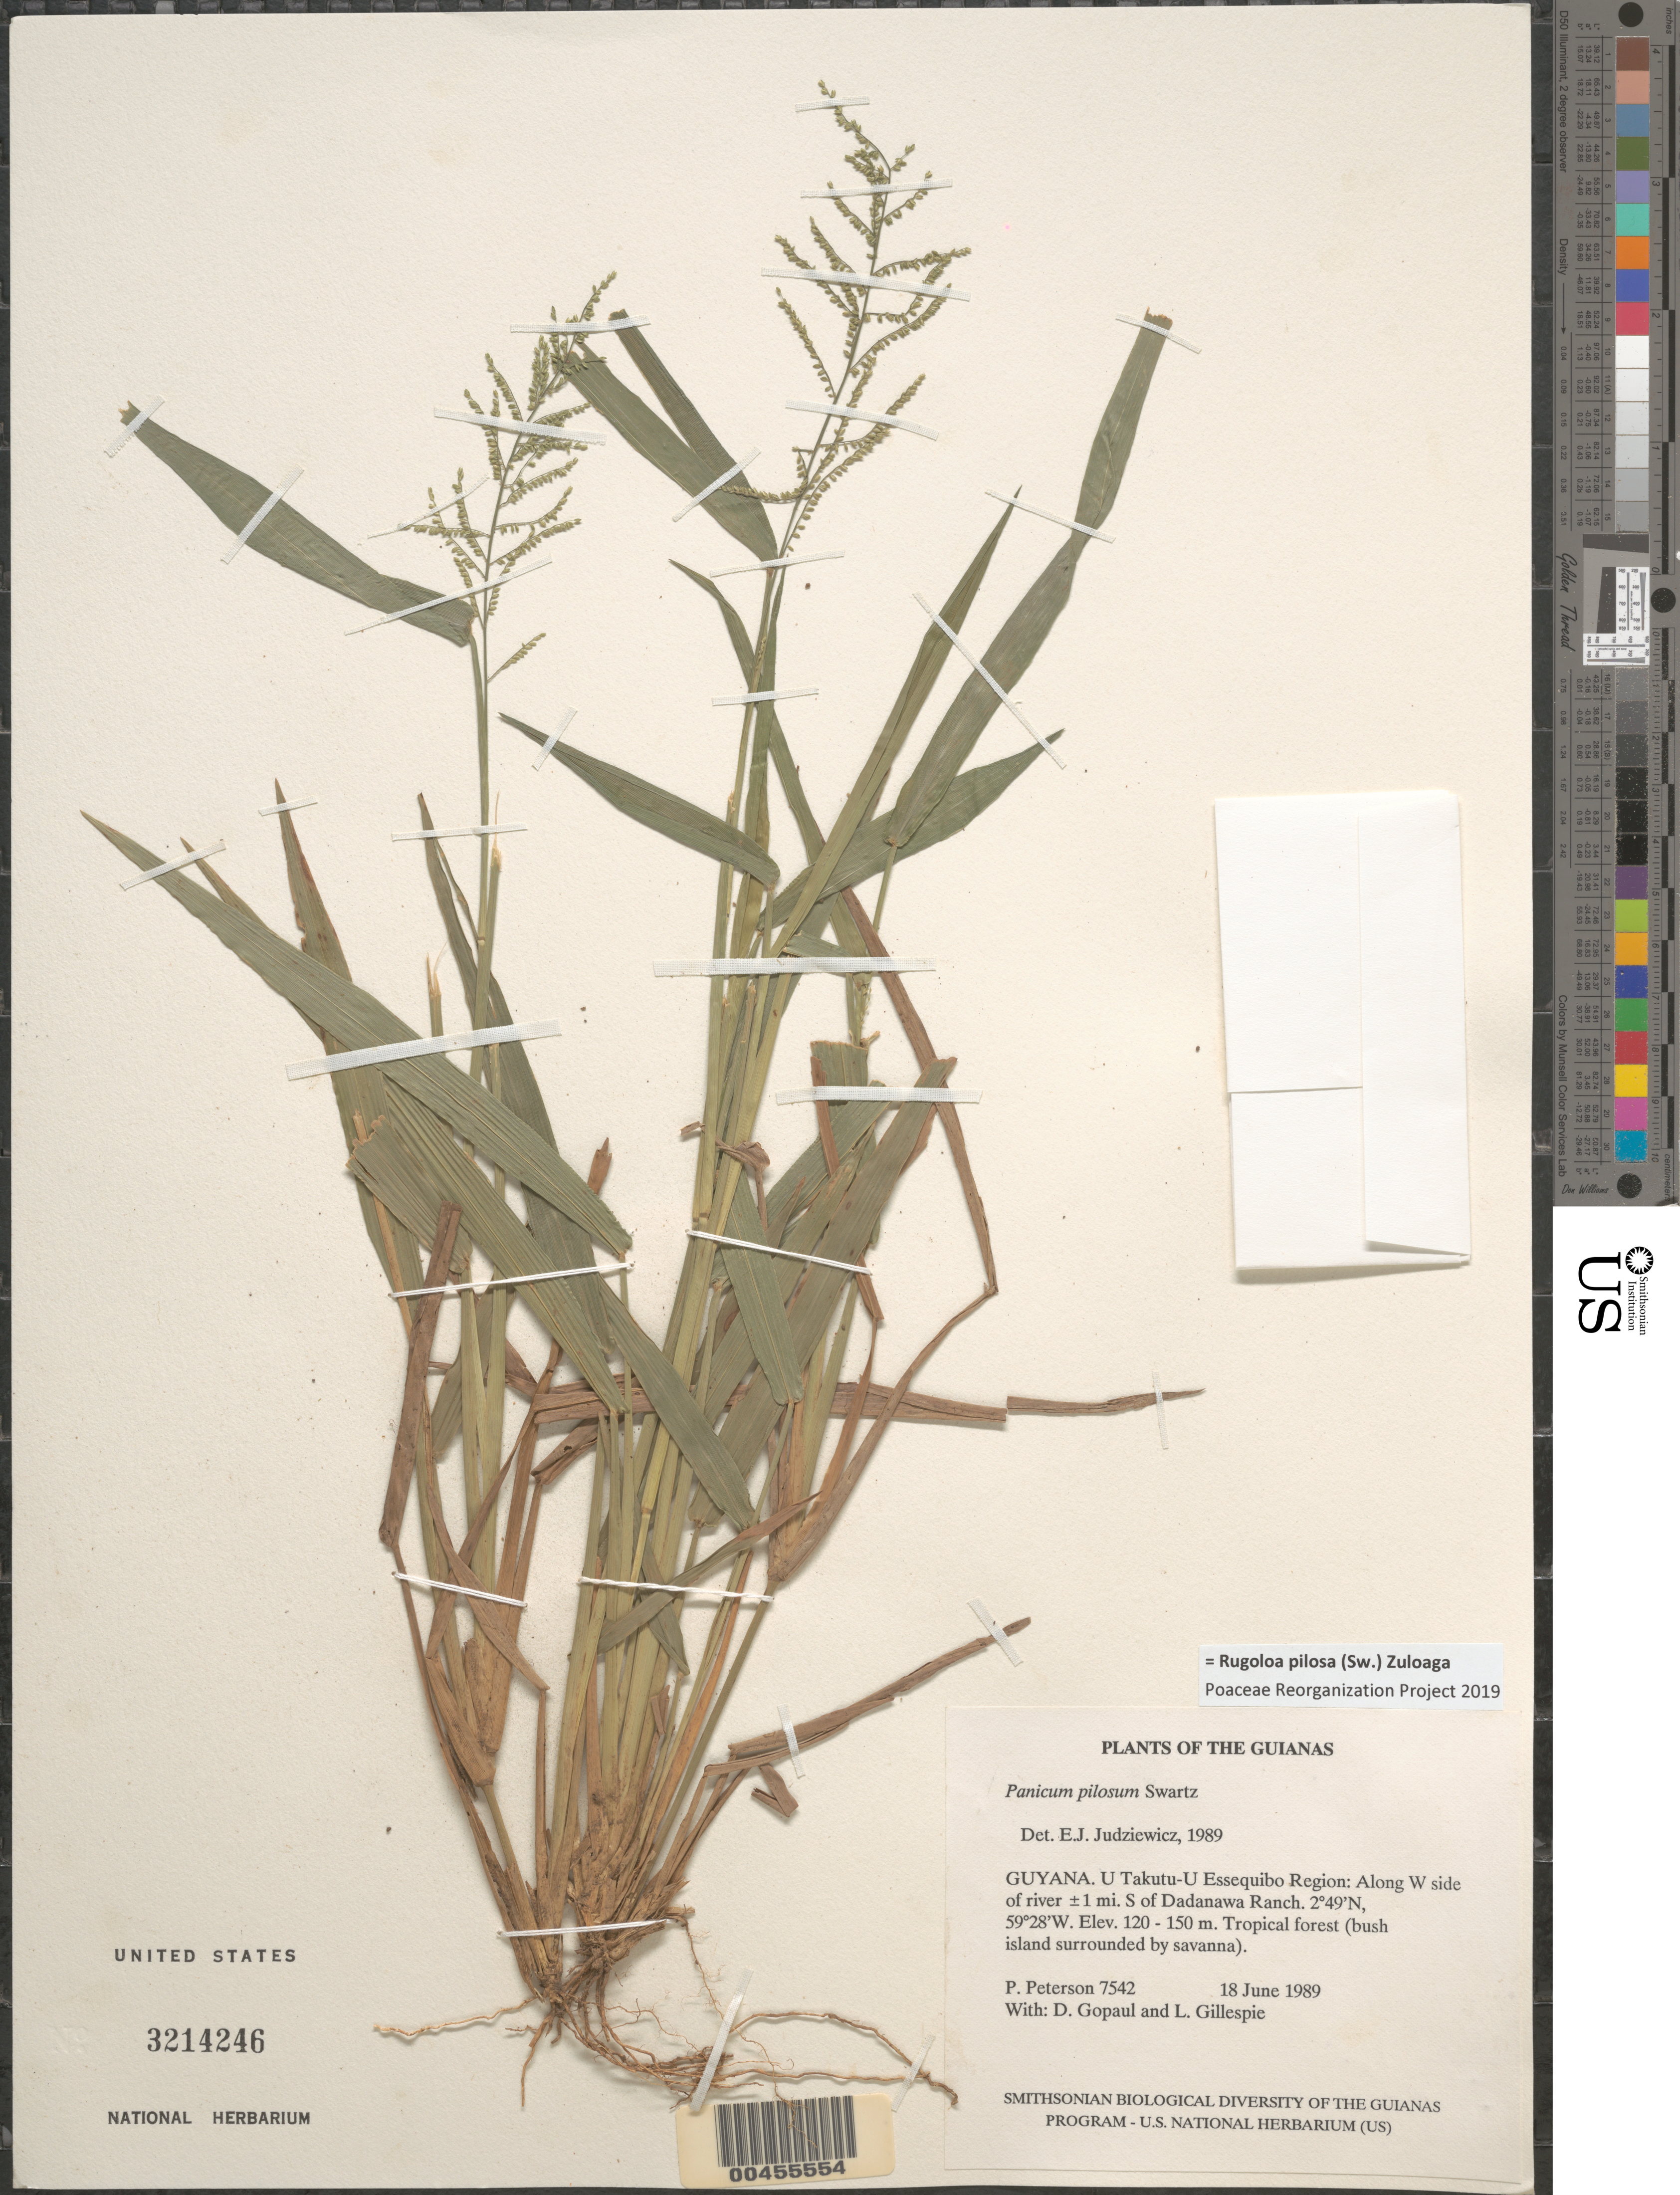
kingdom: Plantae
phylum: Tracheophyta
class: Liliopsida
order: Poales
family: Poaceae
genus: Panicum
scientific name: Panicum pilosum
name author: Sw.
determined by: Judziewicz, E. J.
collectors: P. M. Peterson, D. Gopaul & L. J. Gillespie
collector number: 7542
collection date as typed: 18 June 1989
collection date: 1989-06-18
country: Guyana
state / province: U. Takutu-U. Essequibo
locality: Along W side of river ±1 mi. S of Dadanawa Ranch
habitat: Tropical forest (bush island surrounded by savanna)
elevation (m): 120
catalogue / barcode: US 3214246